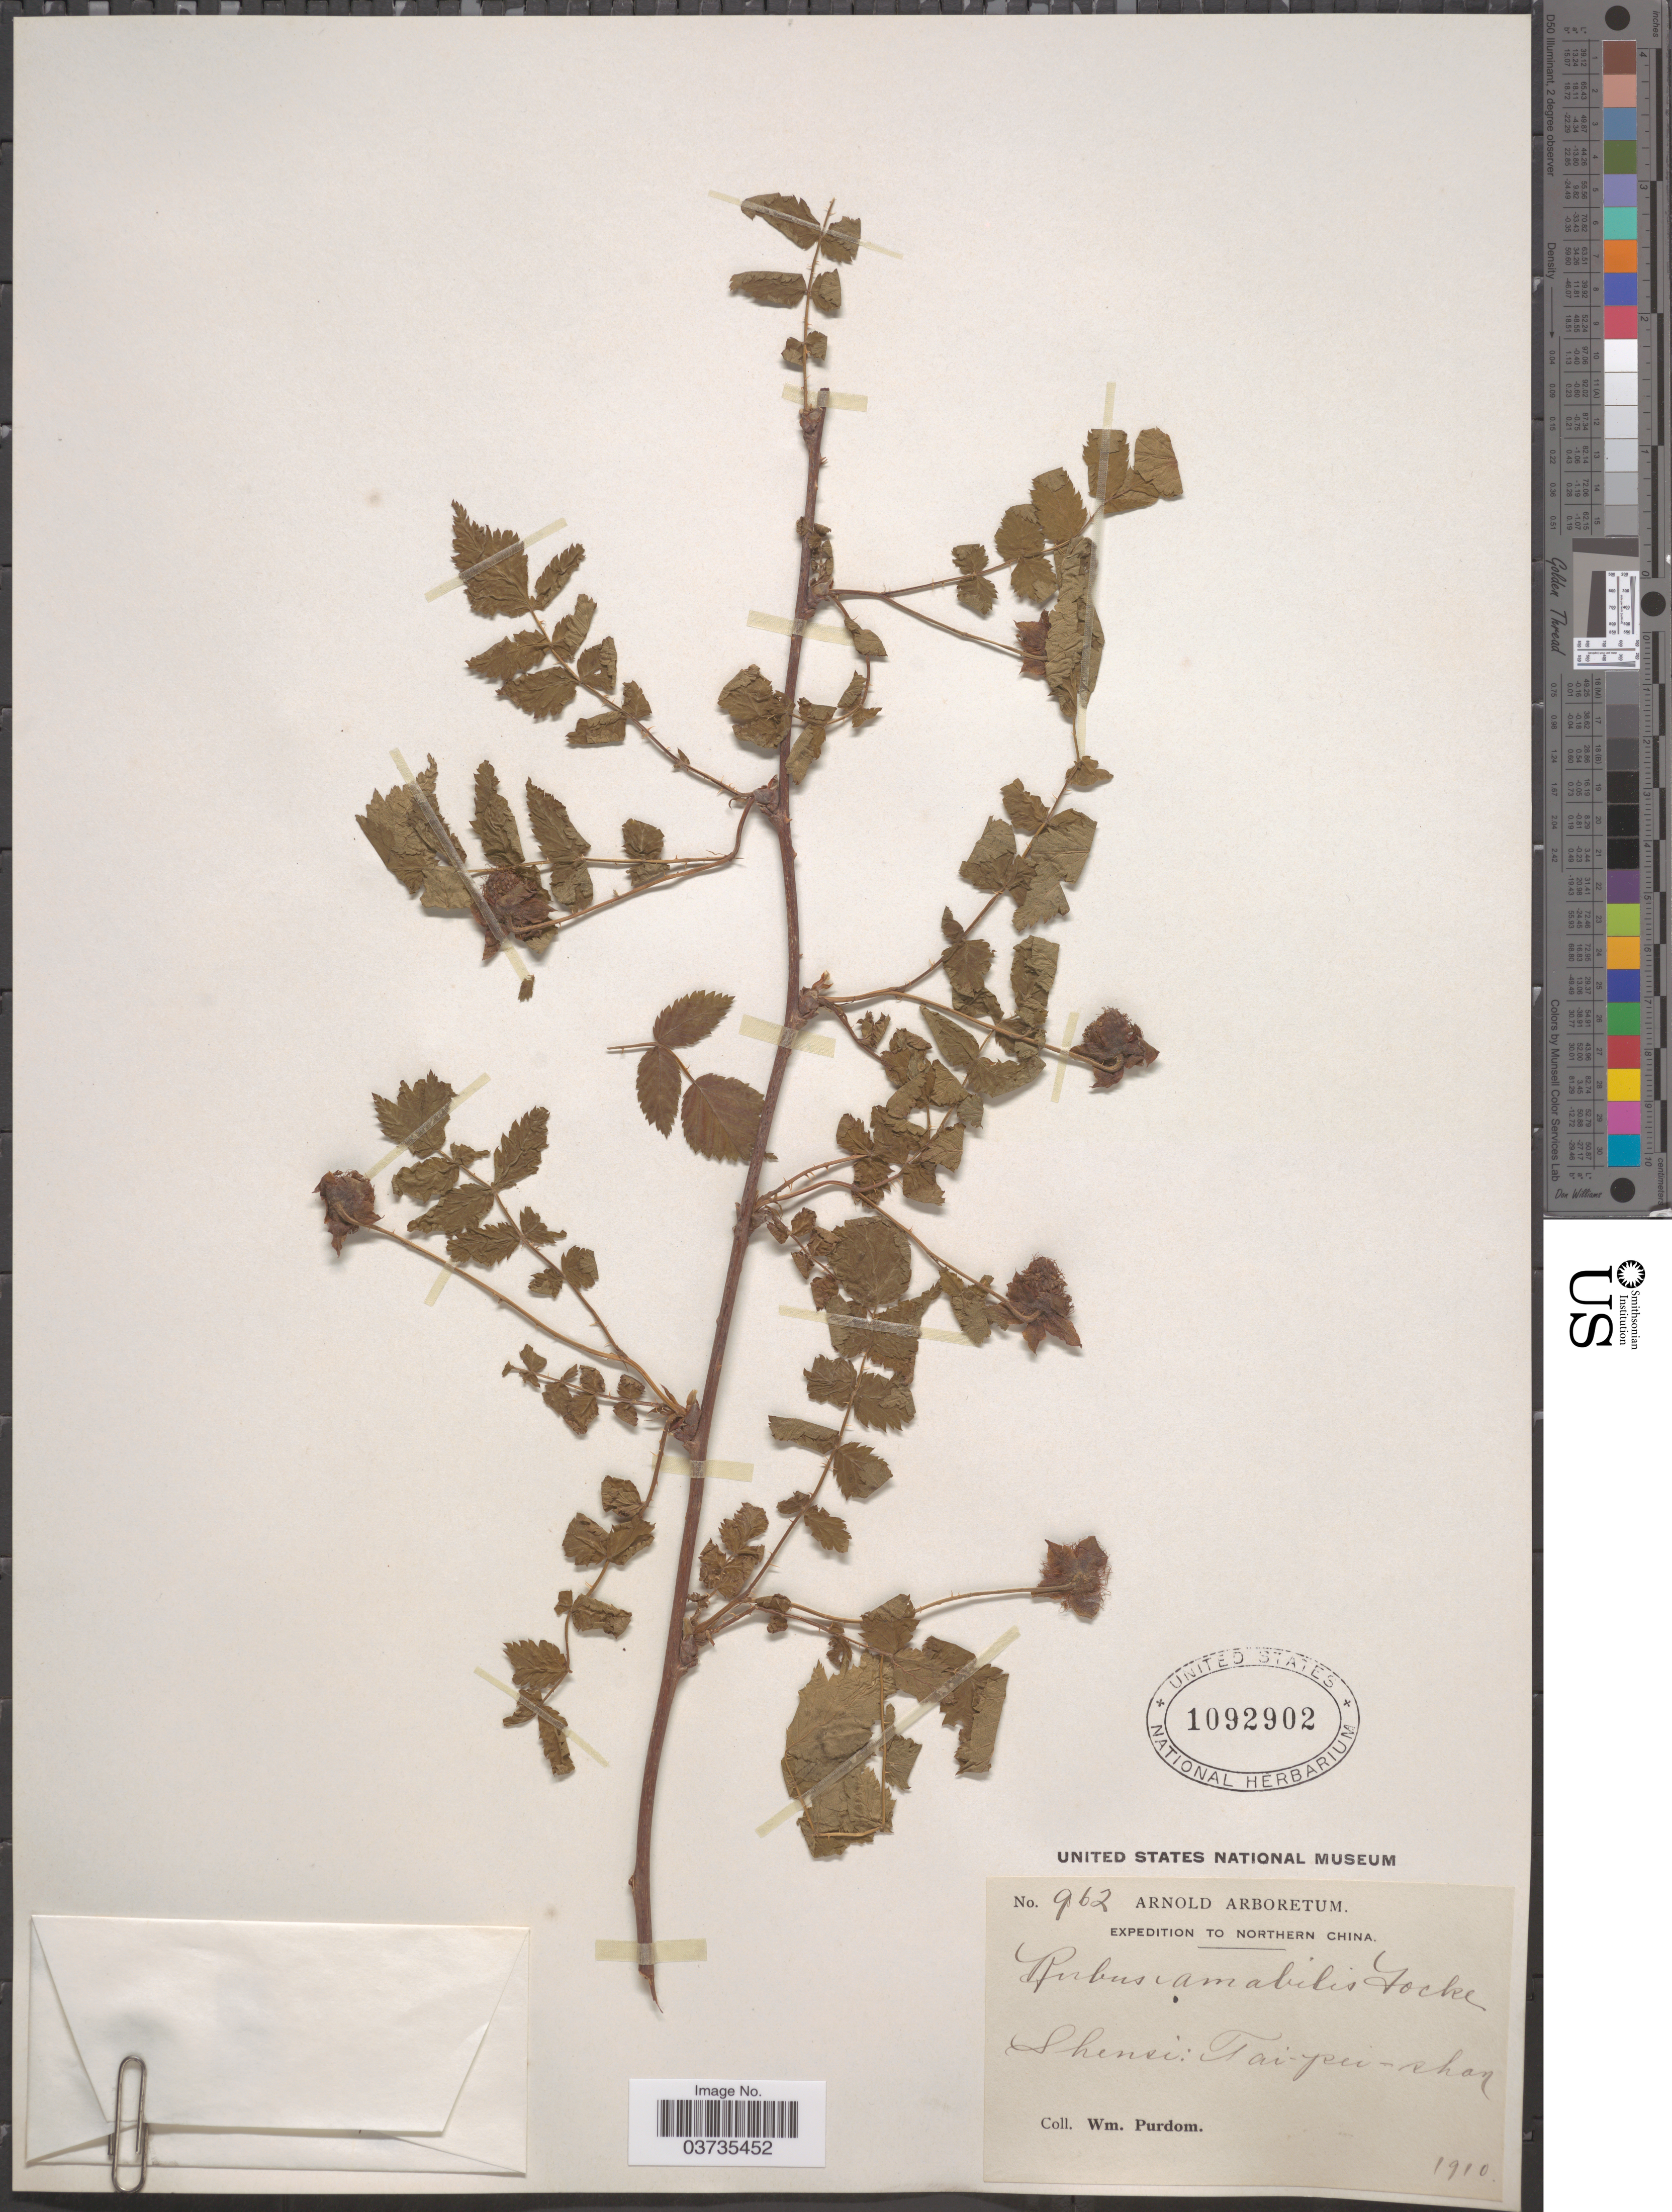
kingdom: Plantae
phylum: Tracheophyta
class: Magnoliopsida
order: Rosales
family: Rosaceae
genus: Rubus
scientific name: Rubus amabilis Blanch., nom. illeg.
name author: Blanch.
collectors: W. Purdom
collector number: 962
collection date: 1910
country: China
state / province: Shaanxi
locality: Northern China. Shensi: Tai-pei-shan.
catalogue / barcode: US 1092902